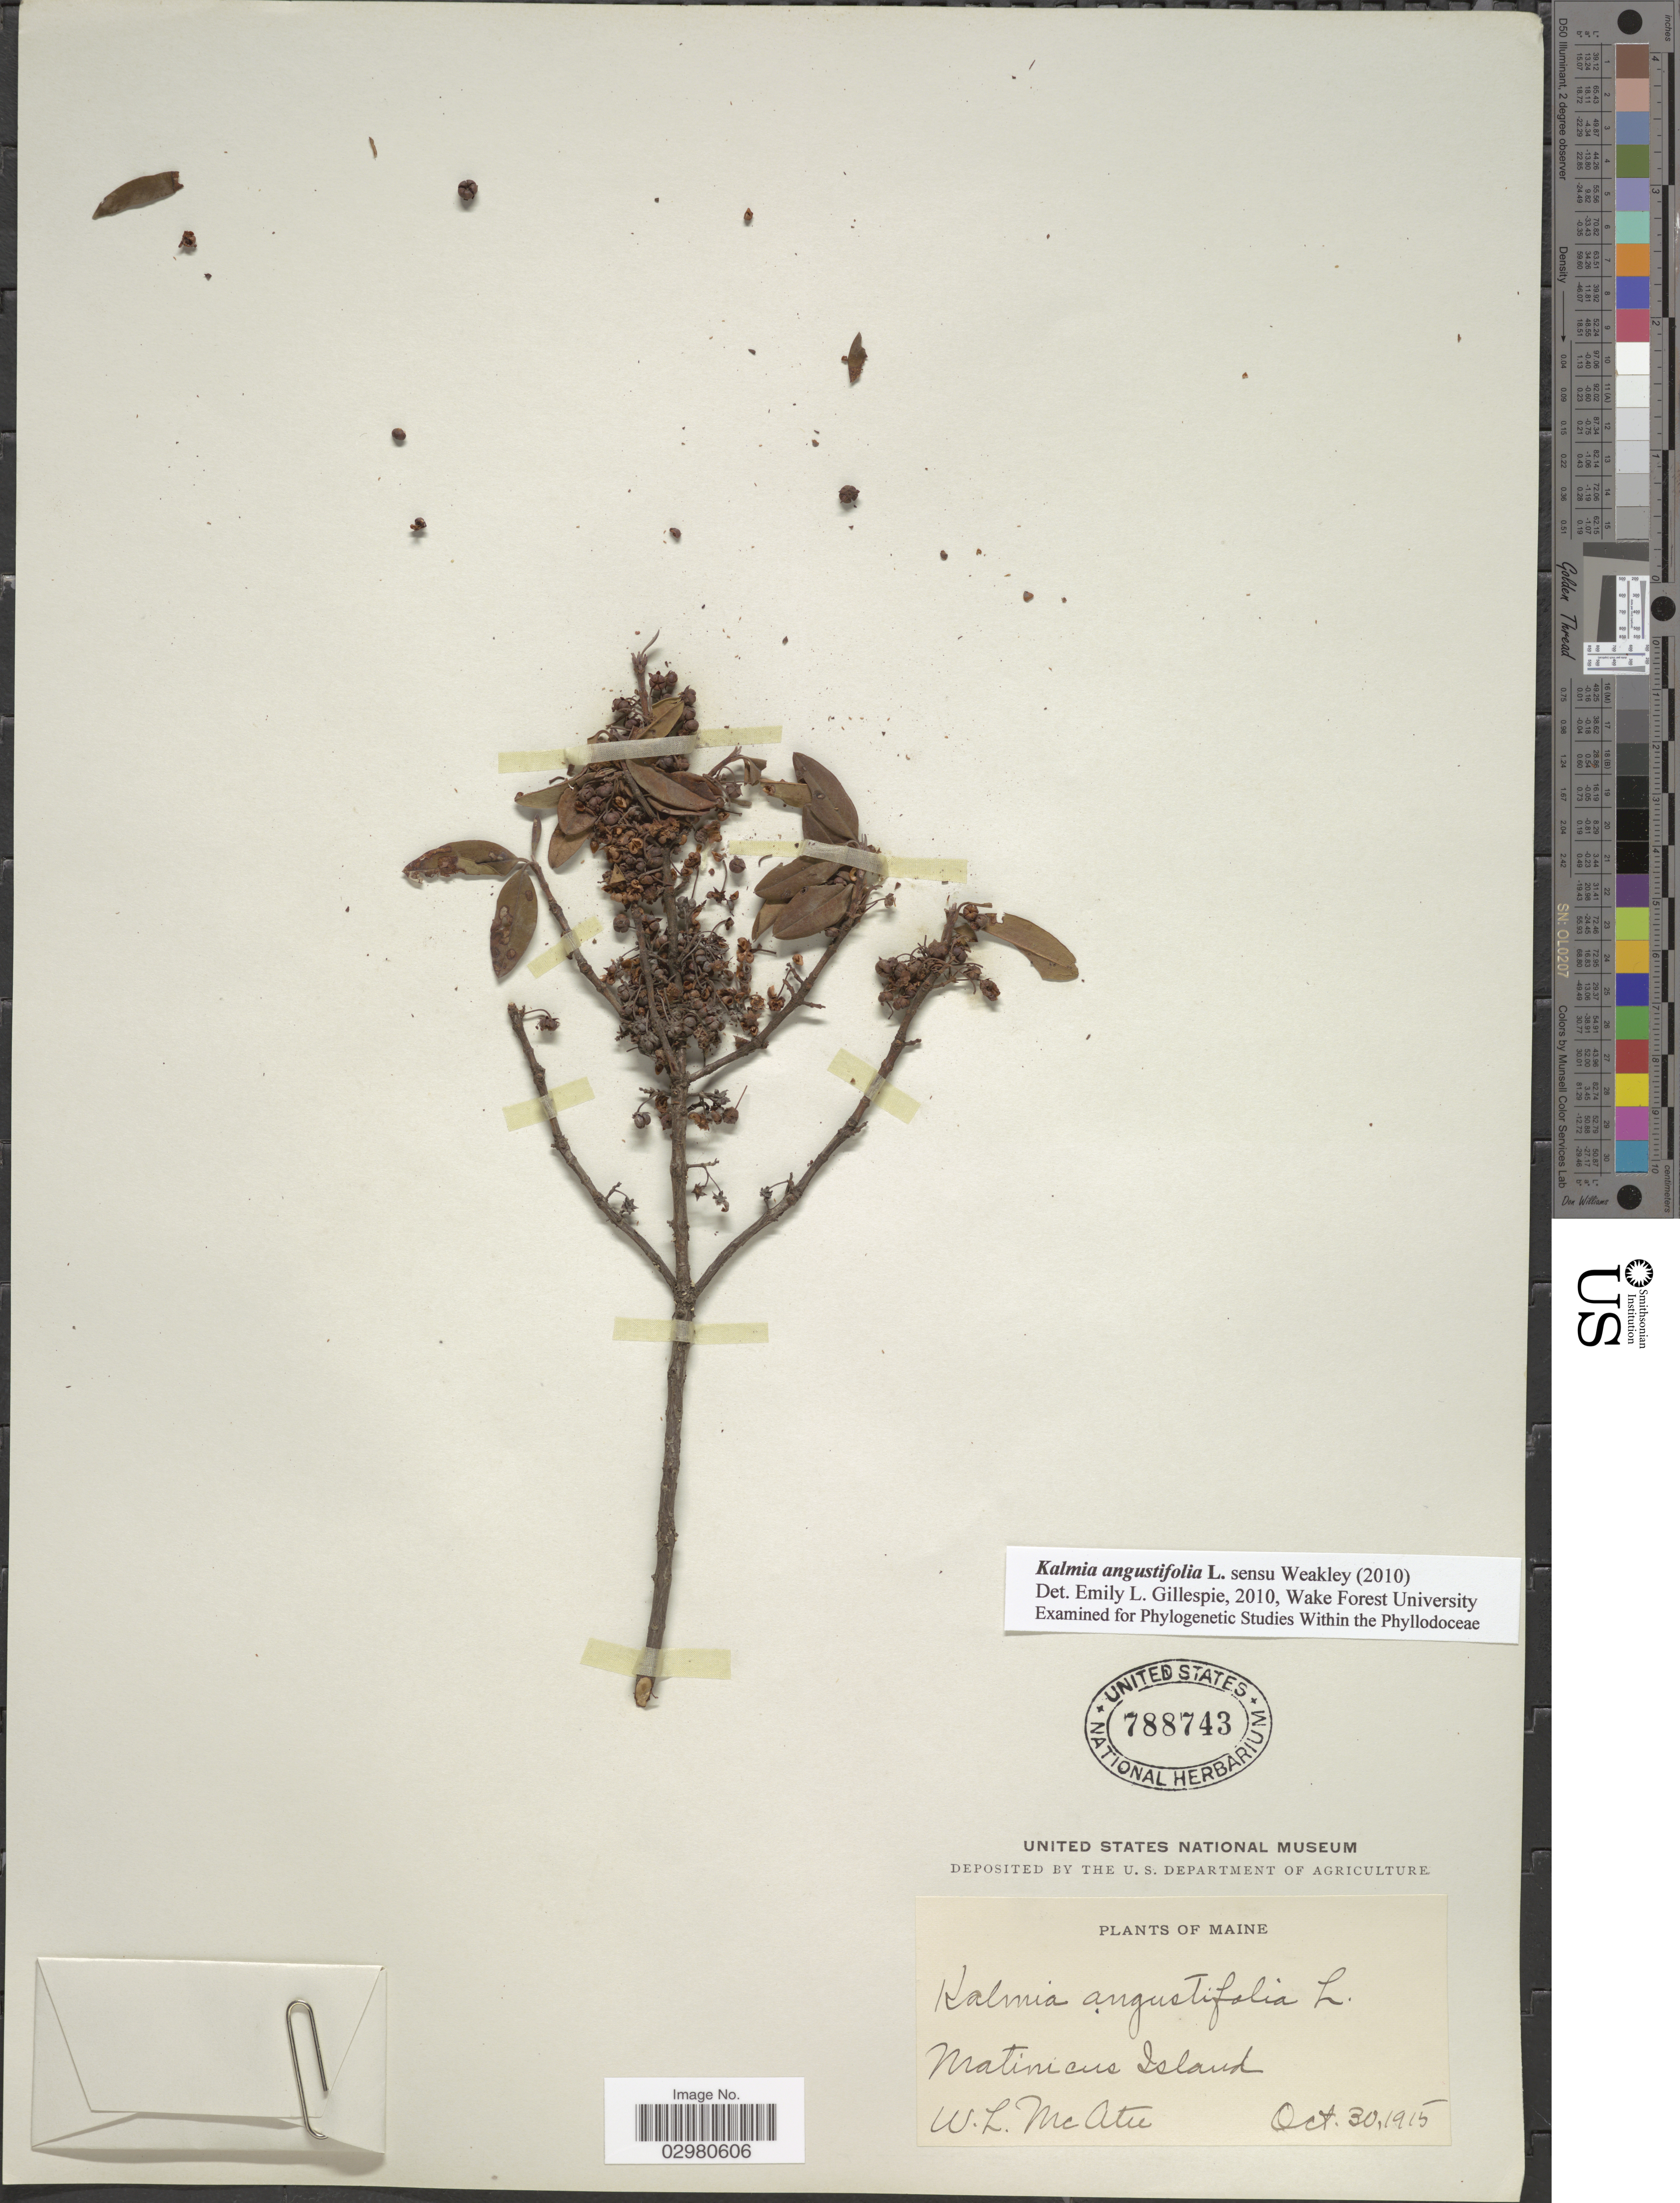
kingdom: Plantae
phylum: Tracheophyta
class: Magnoliopsida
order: Ericales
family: Ericaceae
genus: Kalmia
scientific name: Kalmia angustifolia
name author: L.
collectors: W. McAtee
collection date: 1915-10-30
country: United States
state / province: Maine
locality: Matinicus Island.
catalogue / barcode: US 788743